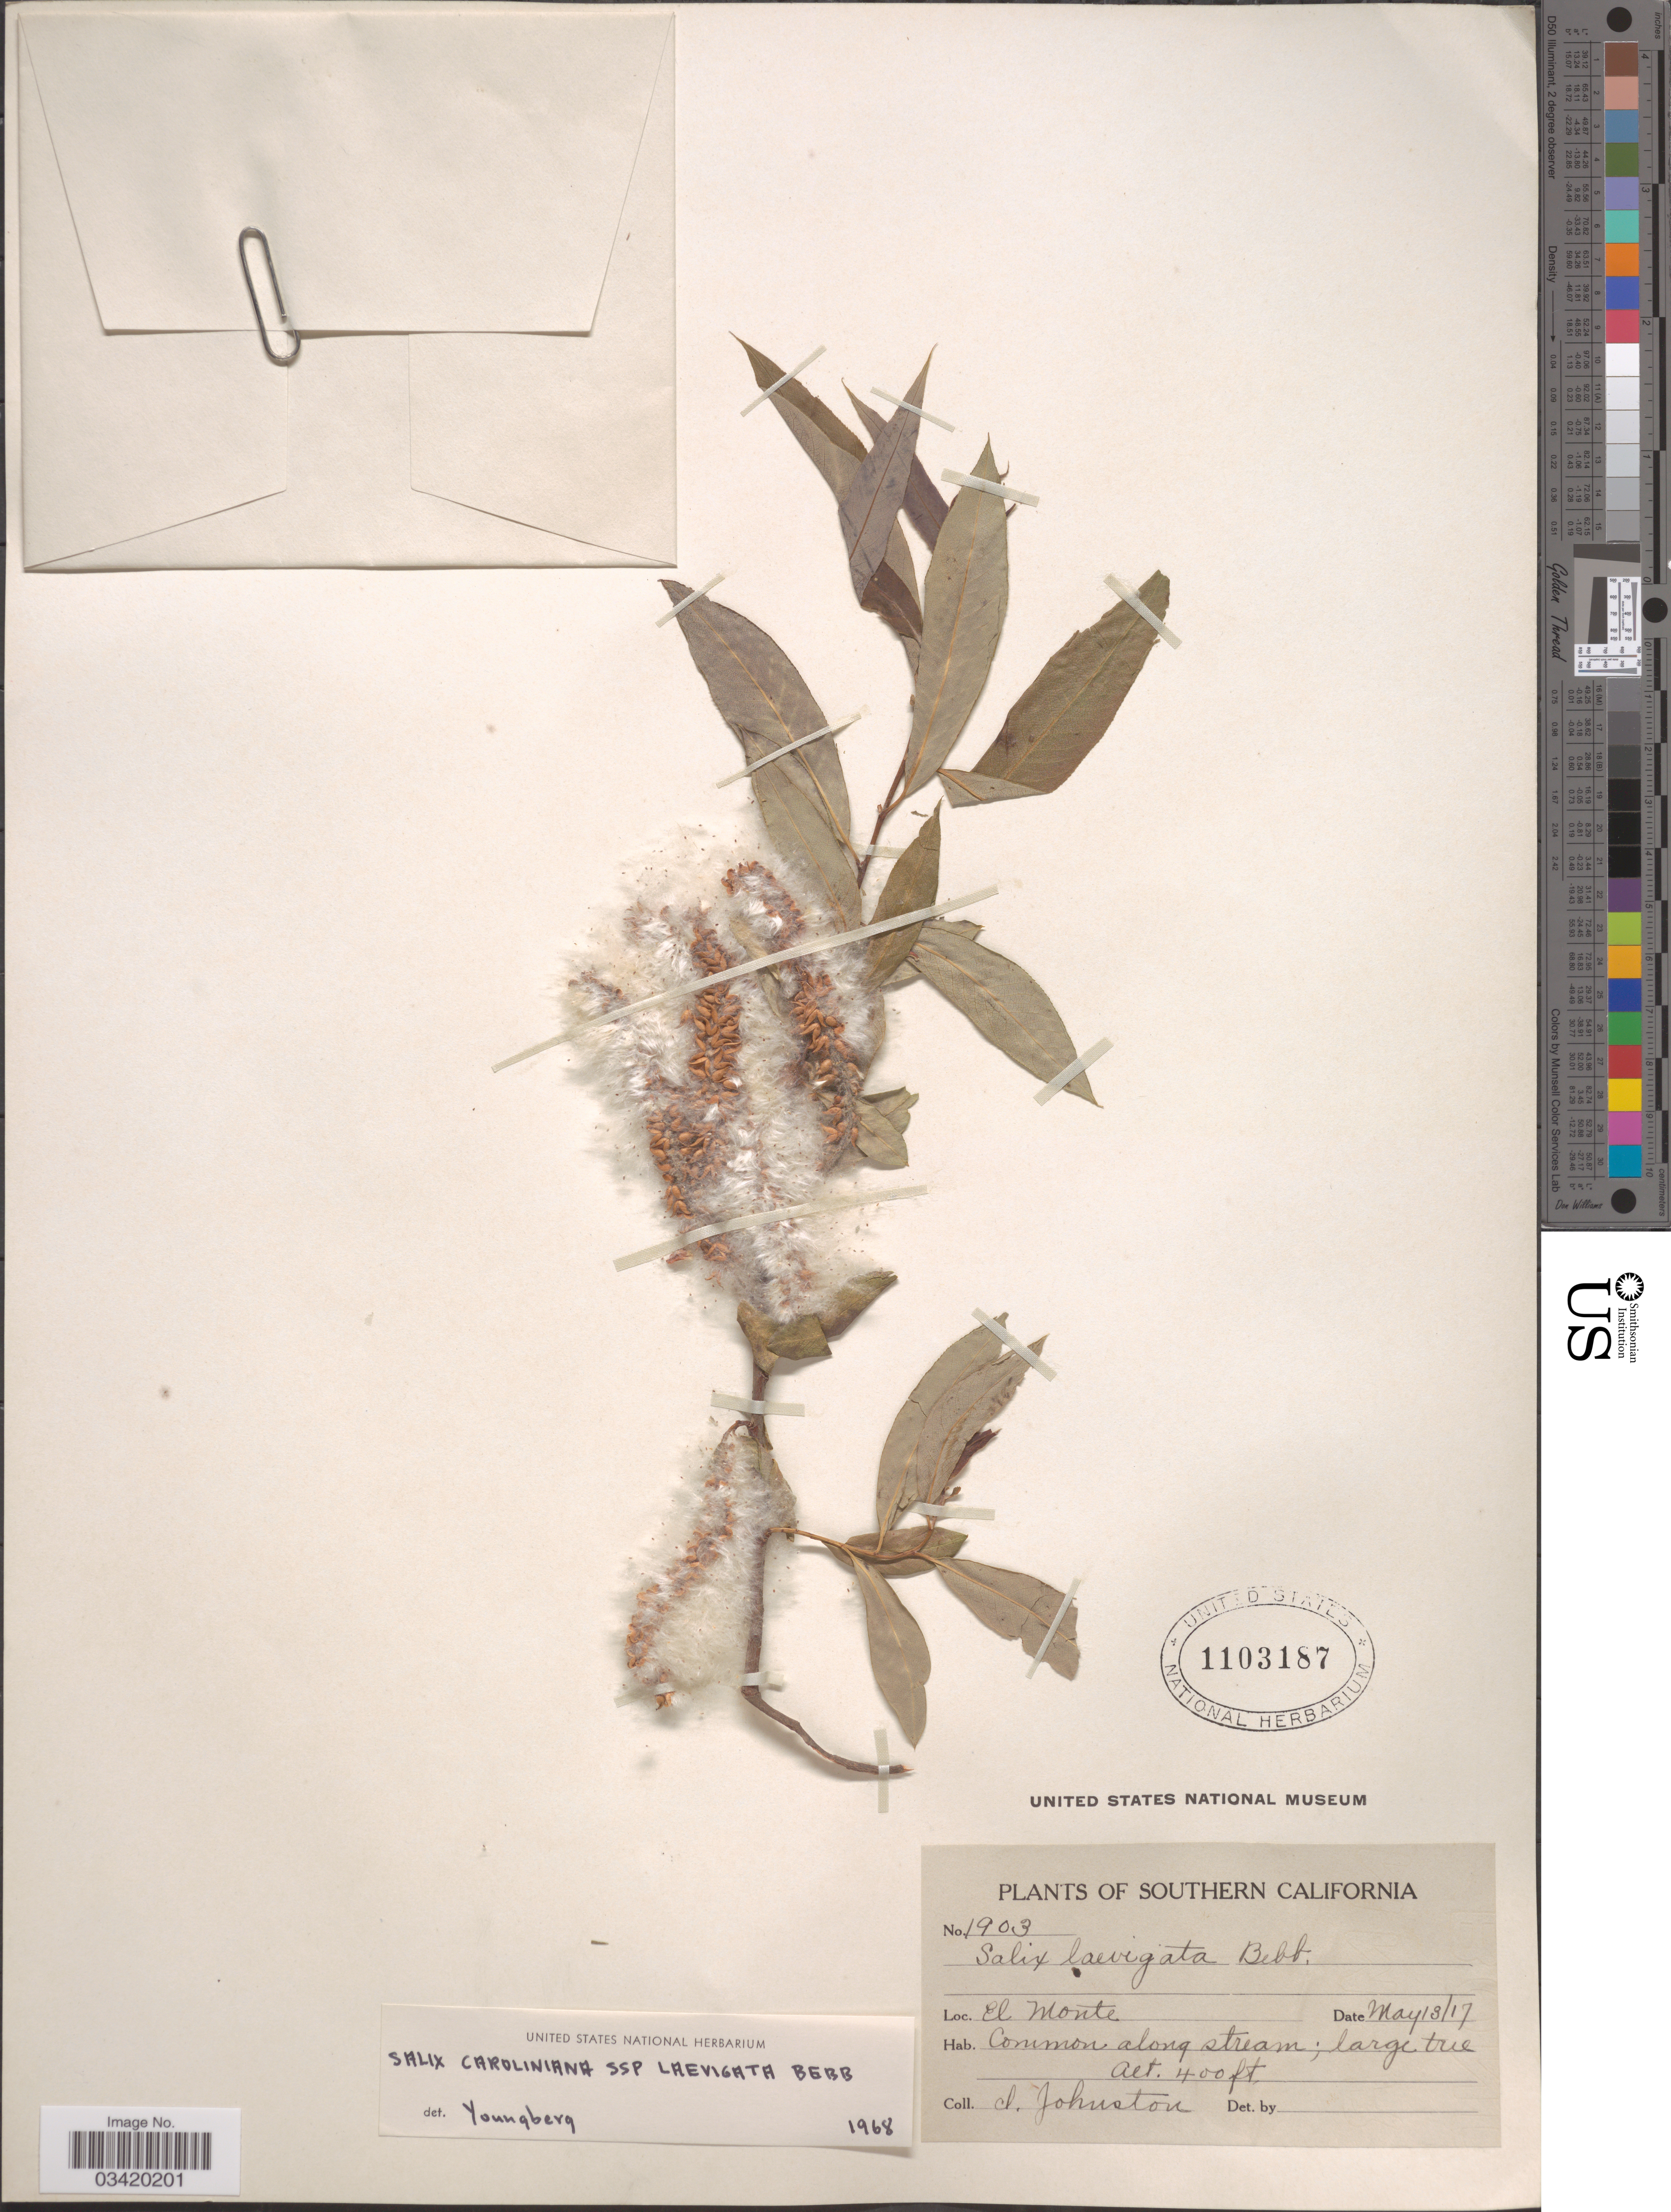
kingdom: Plantae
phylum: Tracheophyta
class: Magnoliopsida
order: Malpighiales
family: Salicaceae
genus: Salix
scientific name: Salix caroliniana subsp. laevigata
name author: Bebb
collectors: I. Johnston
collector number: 1903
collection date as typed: Transcribed d/m/y: 13/5/17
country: United States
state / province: California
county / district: Los Angeles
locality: Southern California. El Monte.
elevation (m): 122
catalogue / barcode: US 1103187